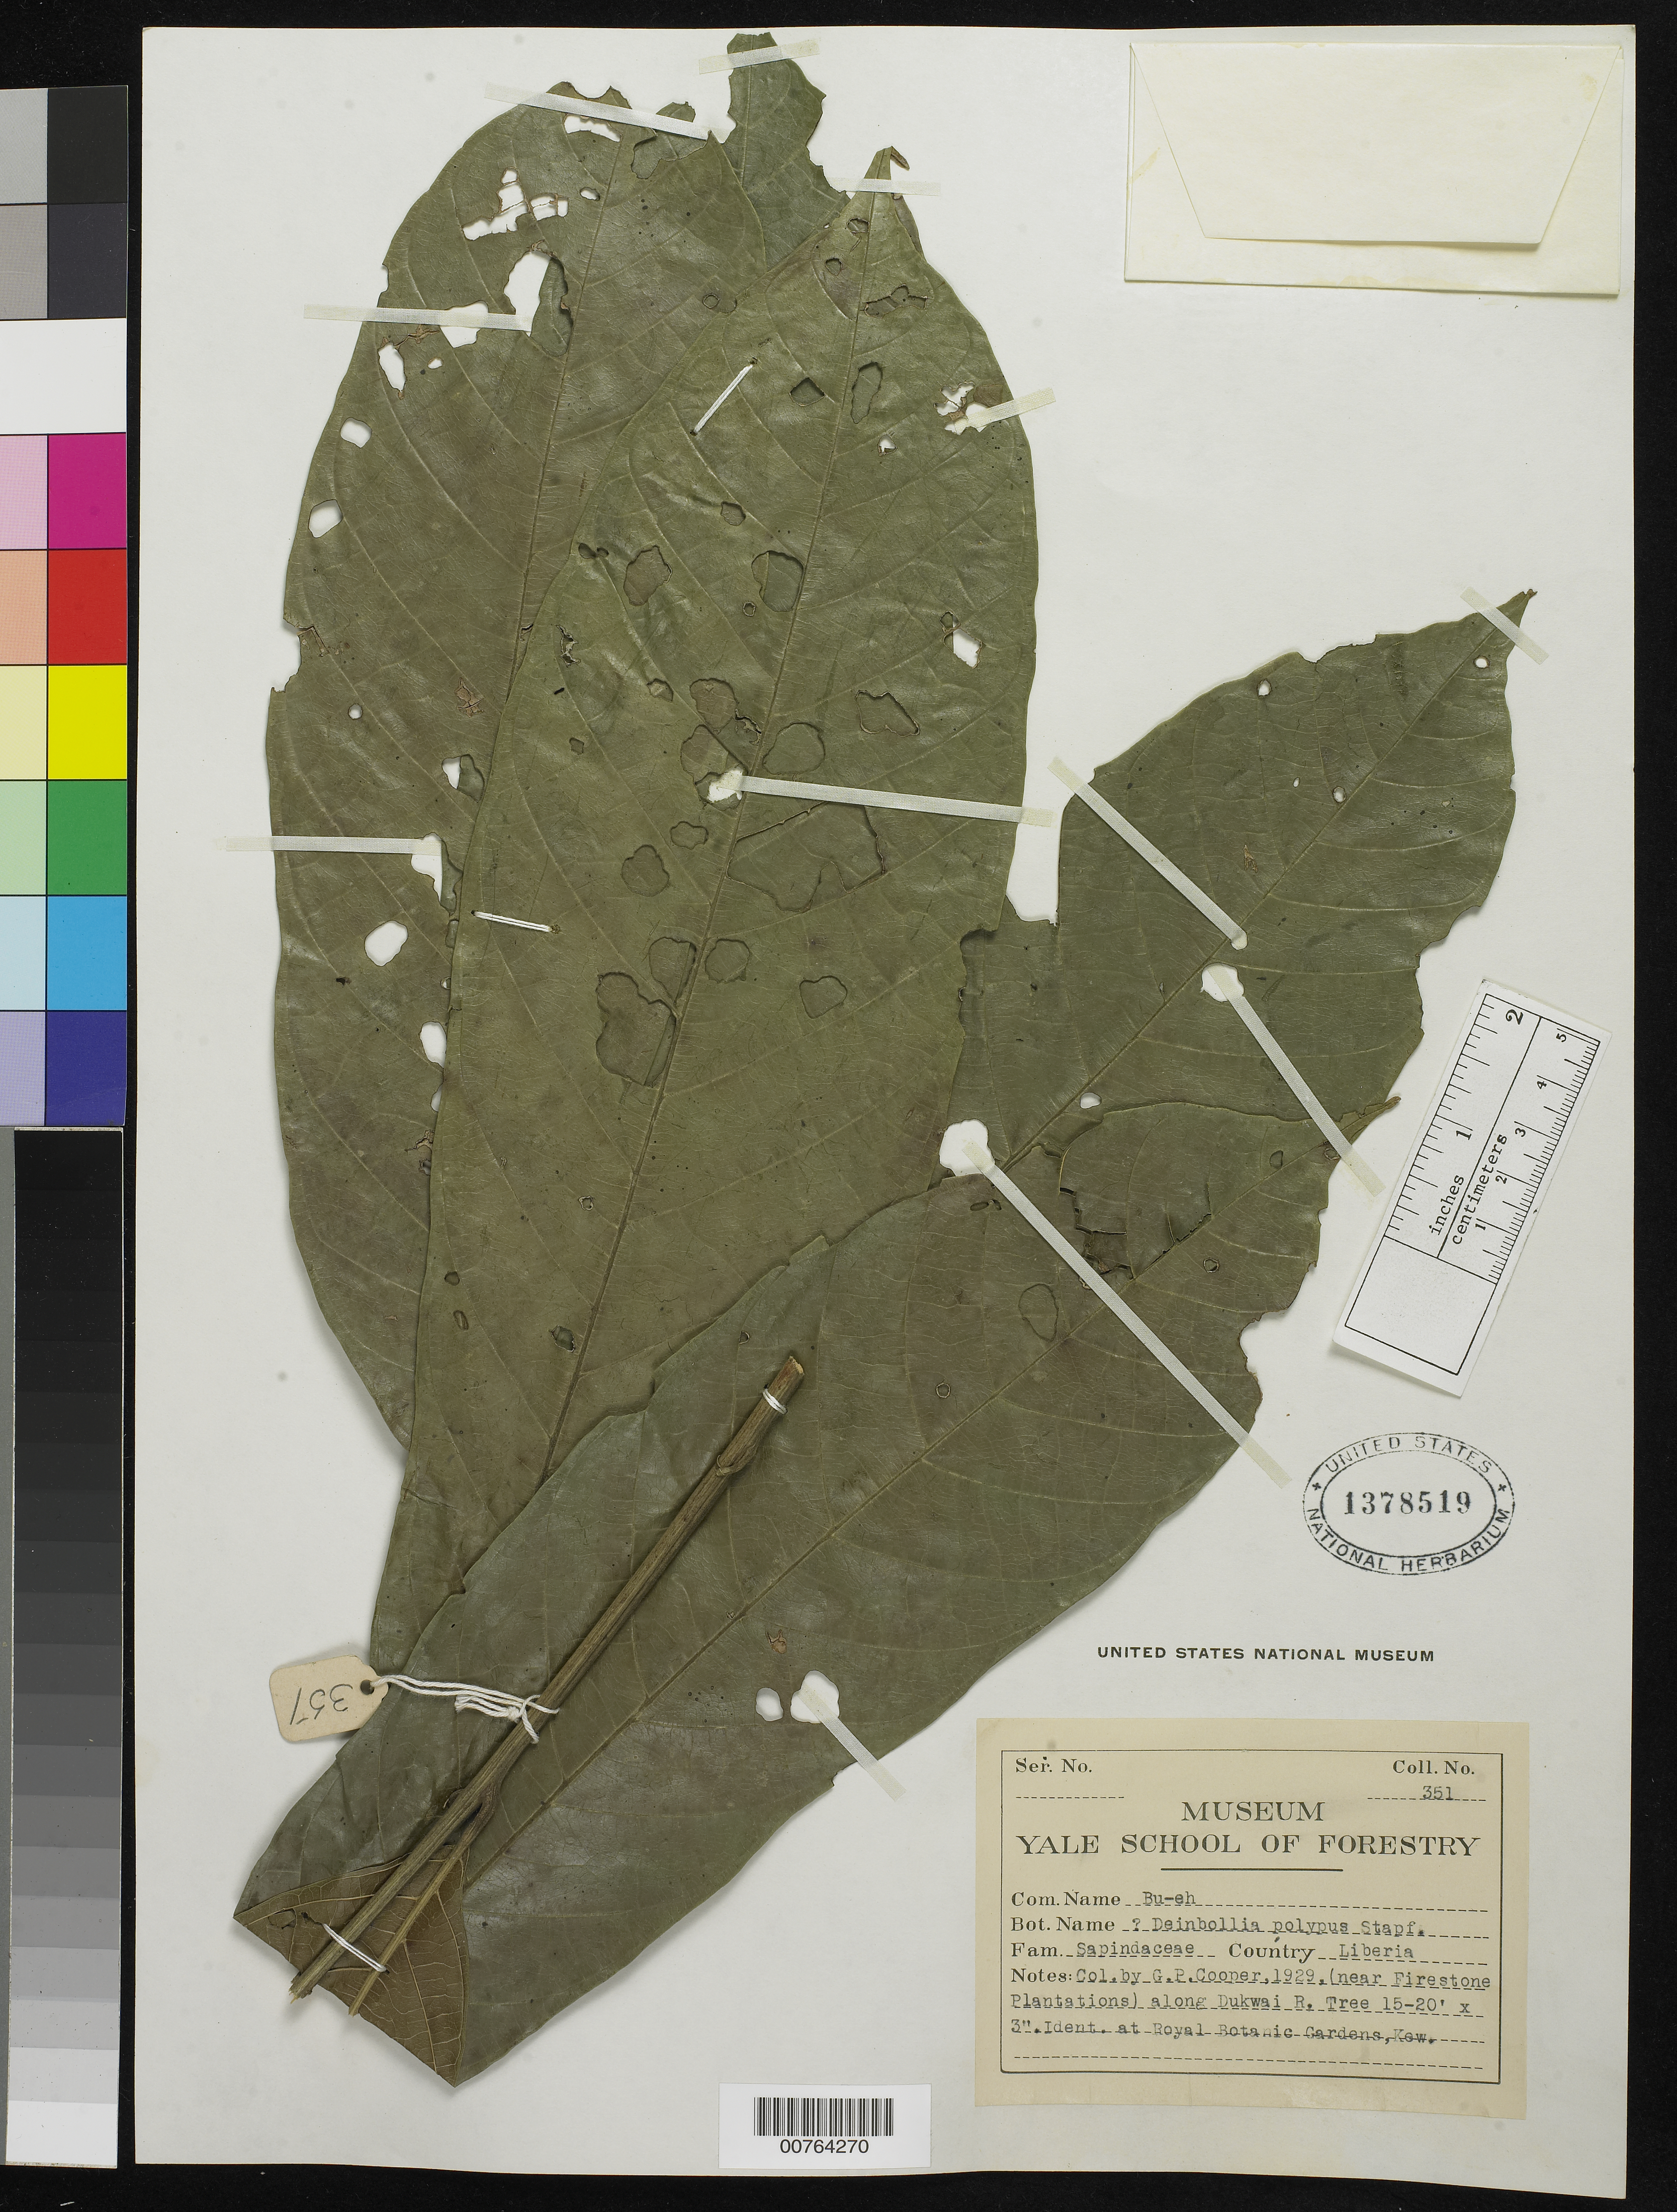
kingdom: Plantae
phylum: Tracheophyta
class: Magnoliopsida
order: Sapindales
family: Sapindaceae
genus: Deinbollia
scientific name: Deinbollia polypus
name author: Stapf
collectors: G. Cooper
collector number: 351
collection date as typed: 1929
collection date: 1929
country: Liberia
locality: (near Firestone Plantations) along Dukwai River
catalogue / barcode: US 1378519